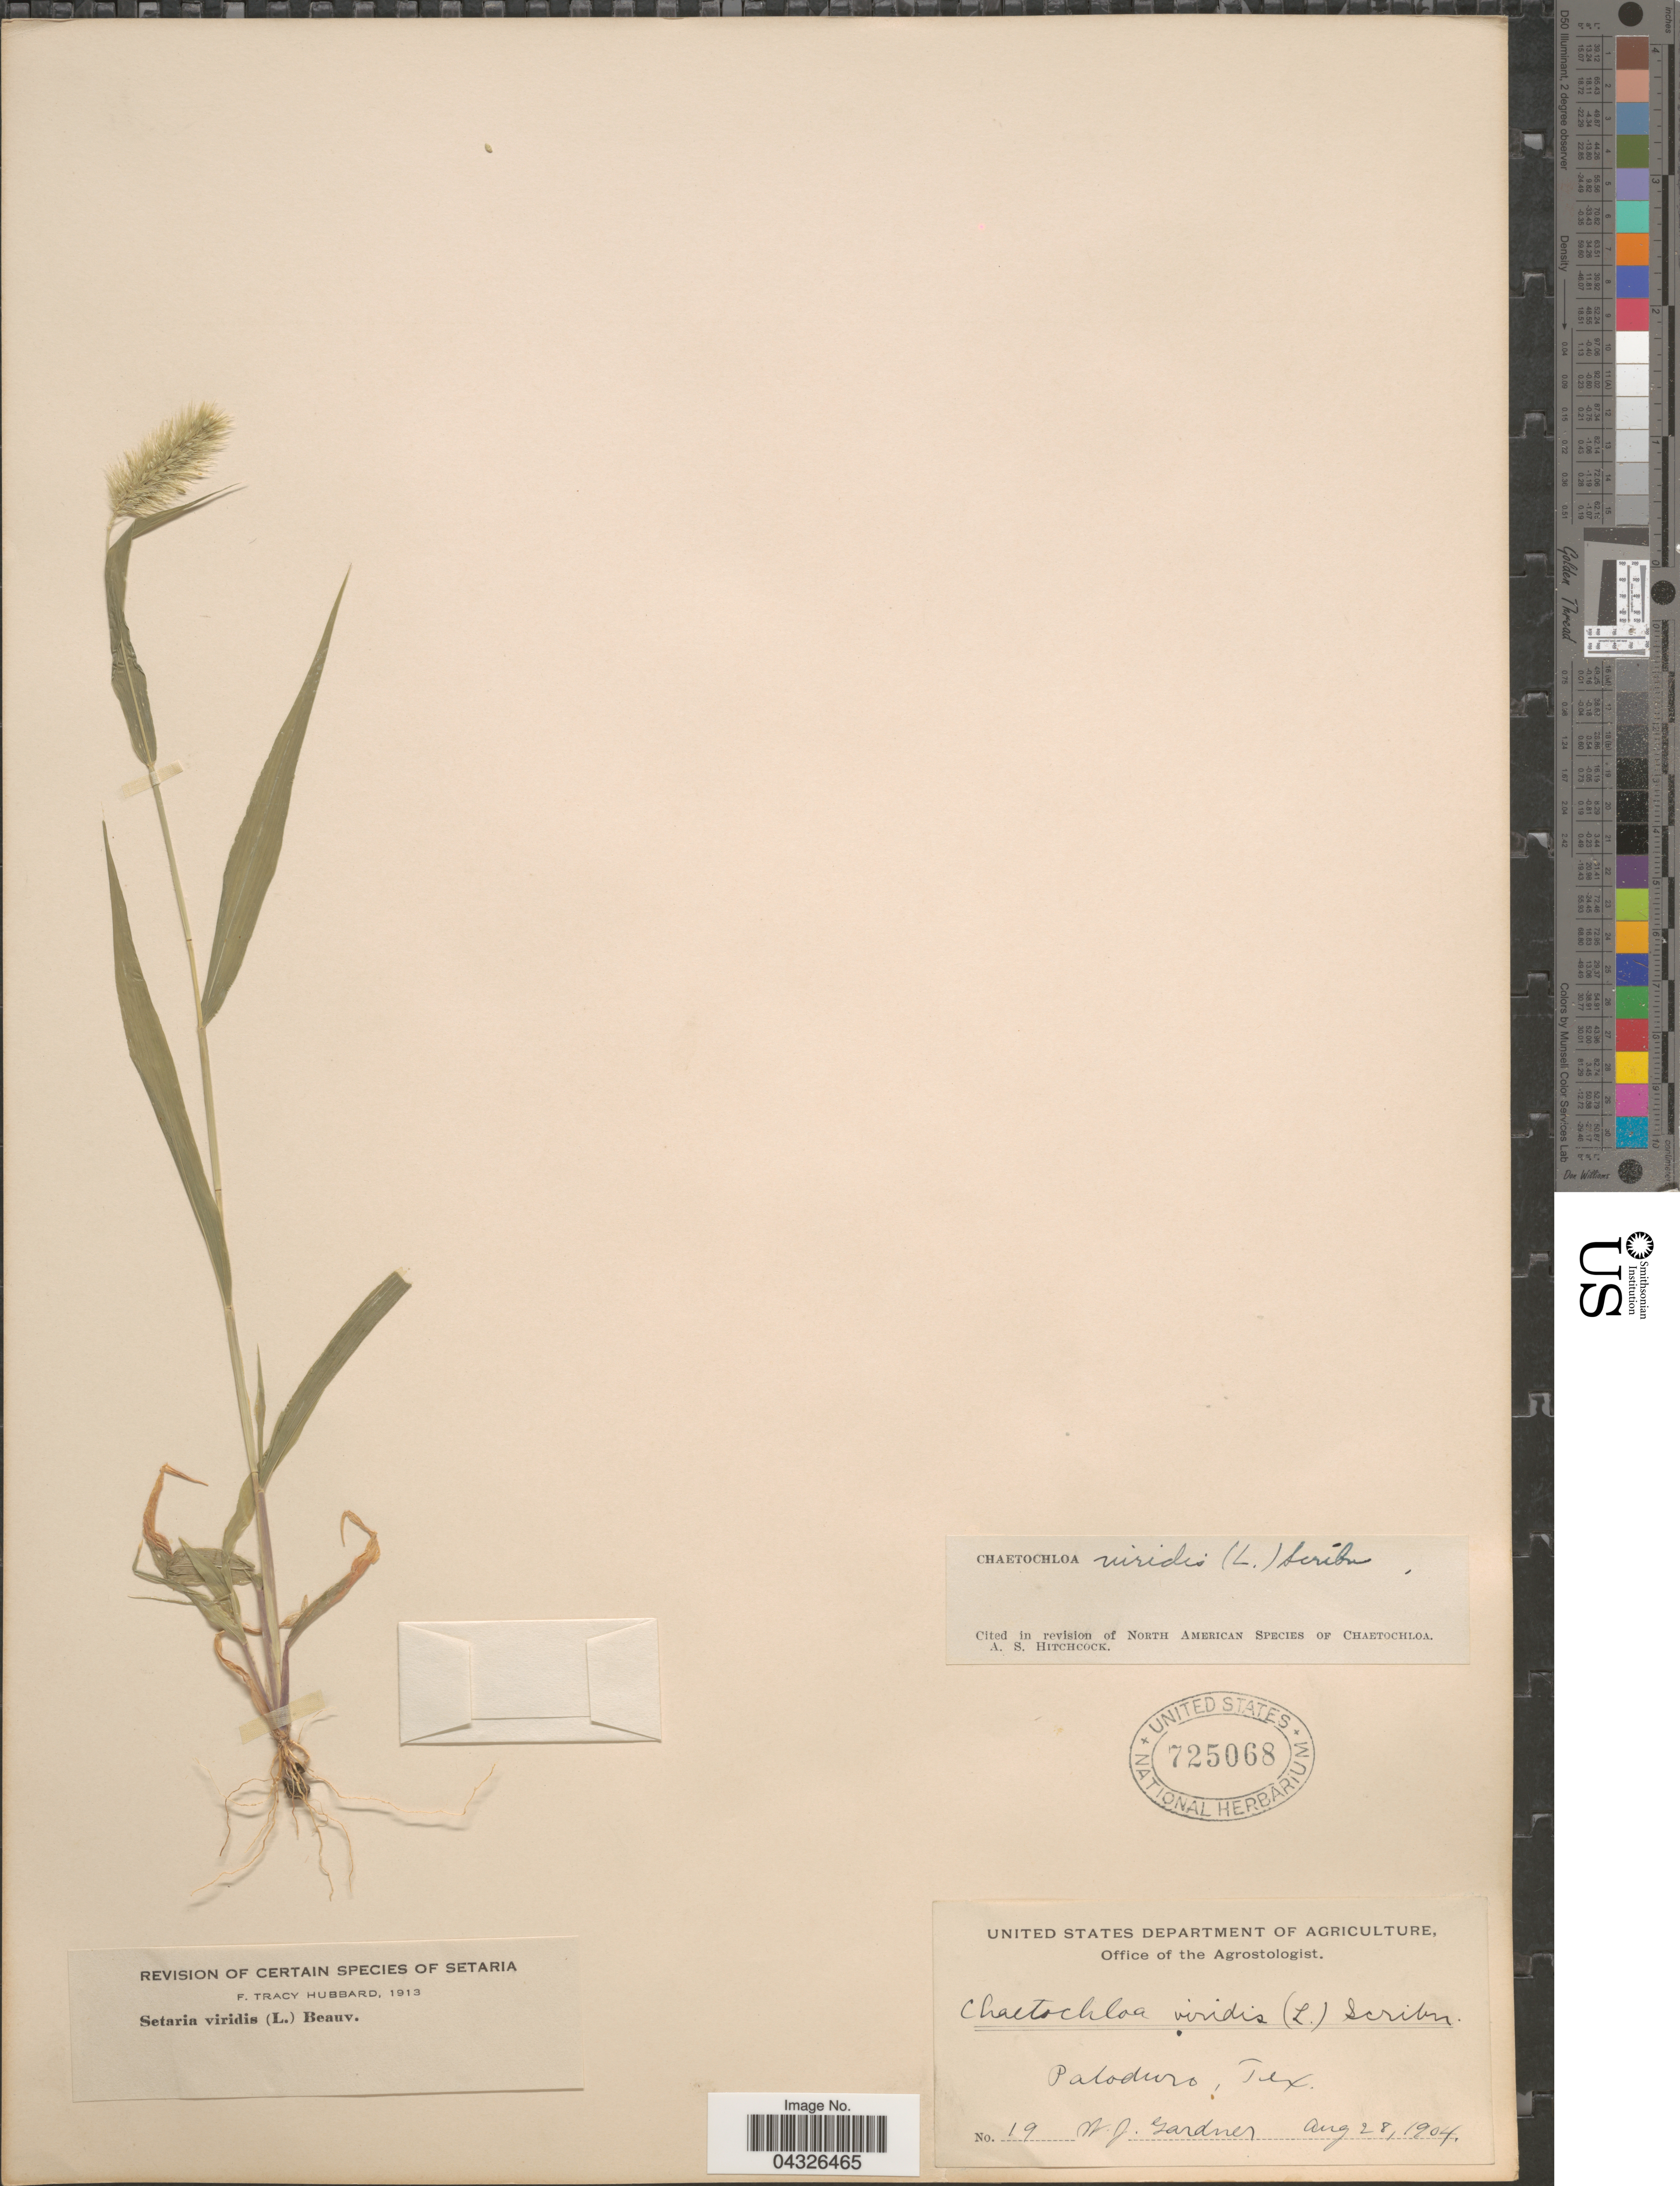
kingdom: Plantae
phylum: Tracheophyta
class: Liliopsida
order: Poales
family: Poaceae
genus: Setaria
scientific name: Setaria viridis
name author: (L.) P. Beauv.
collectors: W. Gardner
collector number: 19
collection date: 1904-08-28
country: United States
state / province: Texas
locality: Paloduro.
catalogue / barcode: US 725068